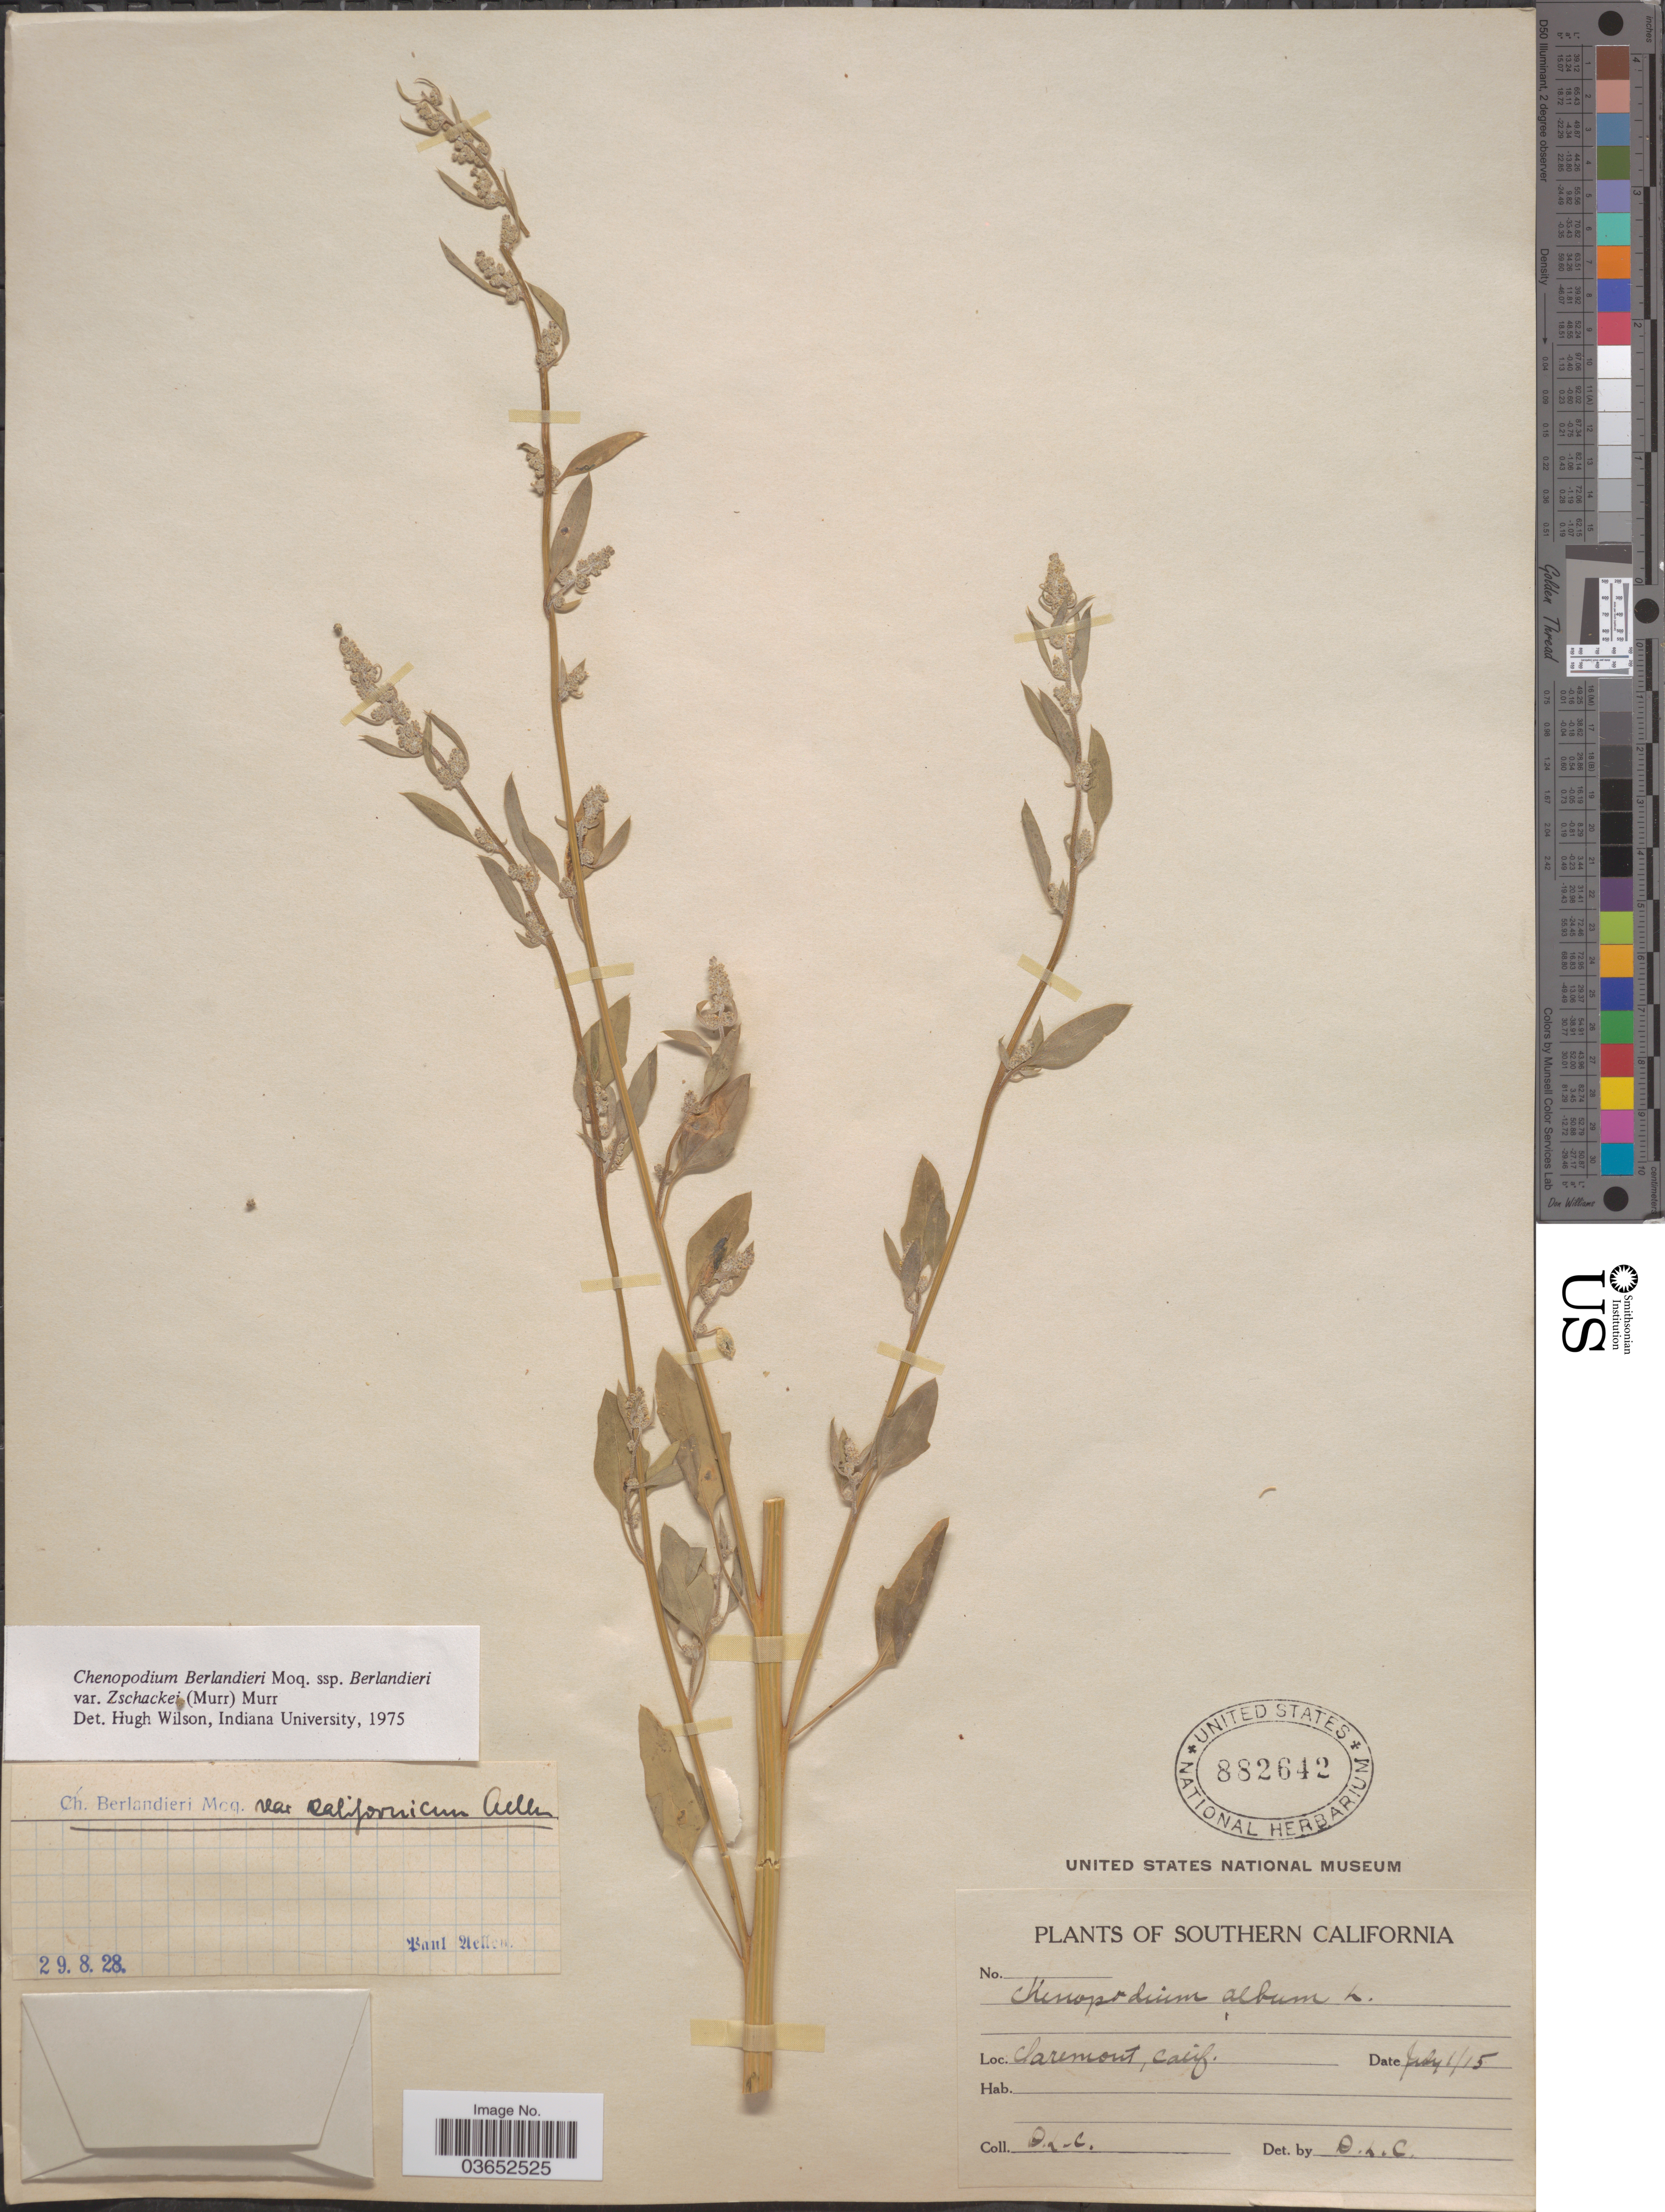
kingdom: Plantae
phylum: Tracheophyta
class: Magnoliopsida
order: Caryophyllales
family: Amaranthaceae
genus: Chenopodium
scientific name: Chenopodium berlandieri var. typicum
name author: A. Ludw. ex Graebn.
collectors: D. L. C.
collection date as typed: Transcribed d/m/y: 1/7/15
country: United States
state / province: California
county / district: Los Angeles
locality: Southern California. Claremont.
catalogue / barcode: US 882642